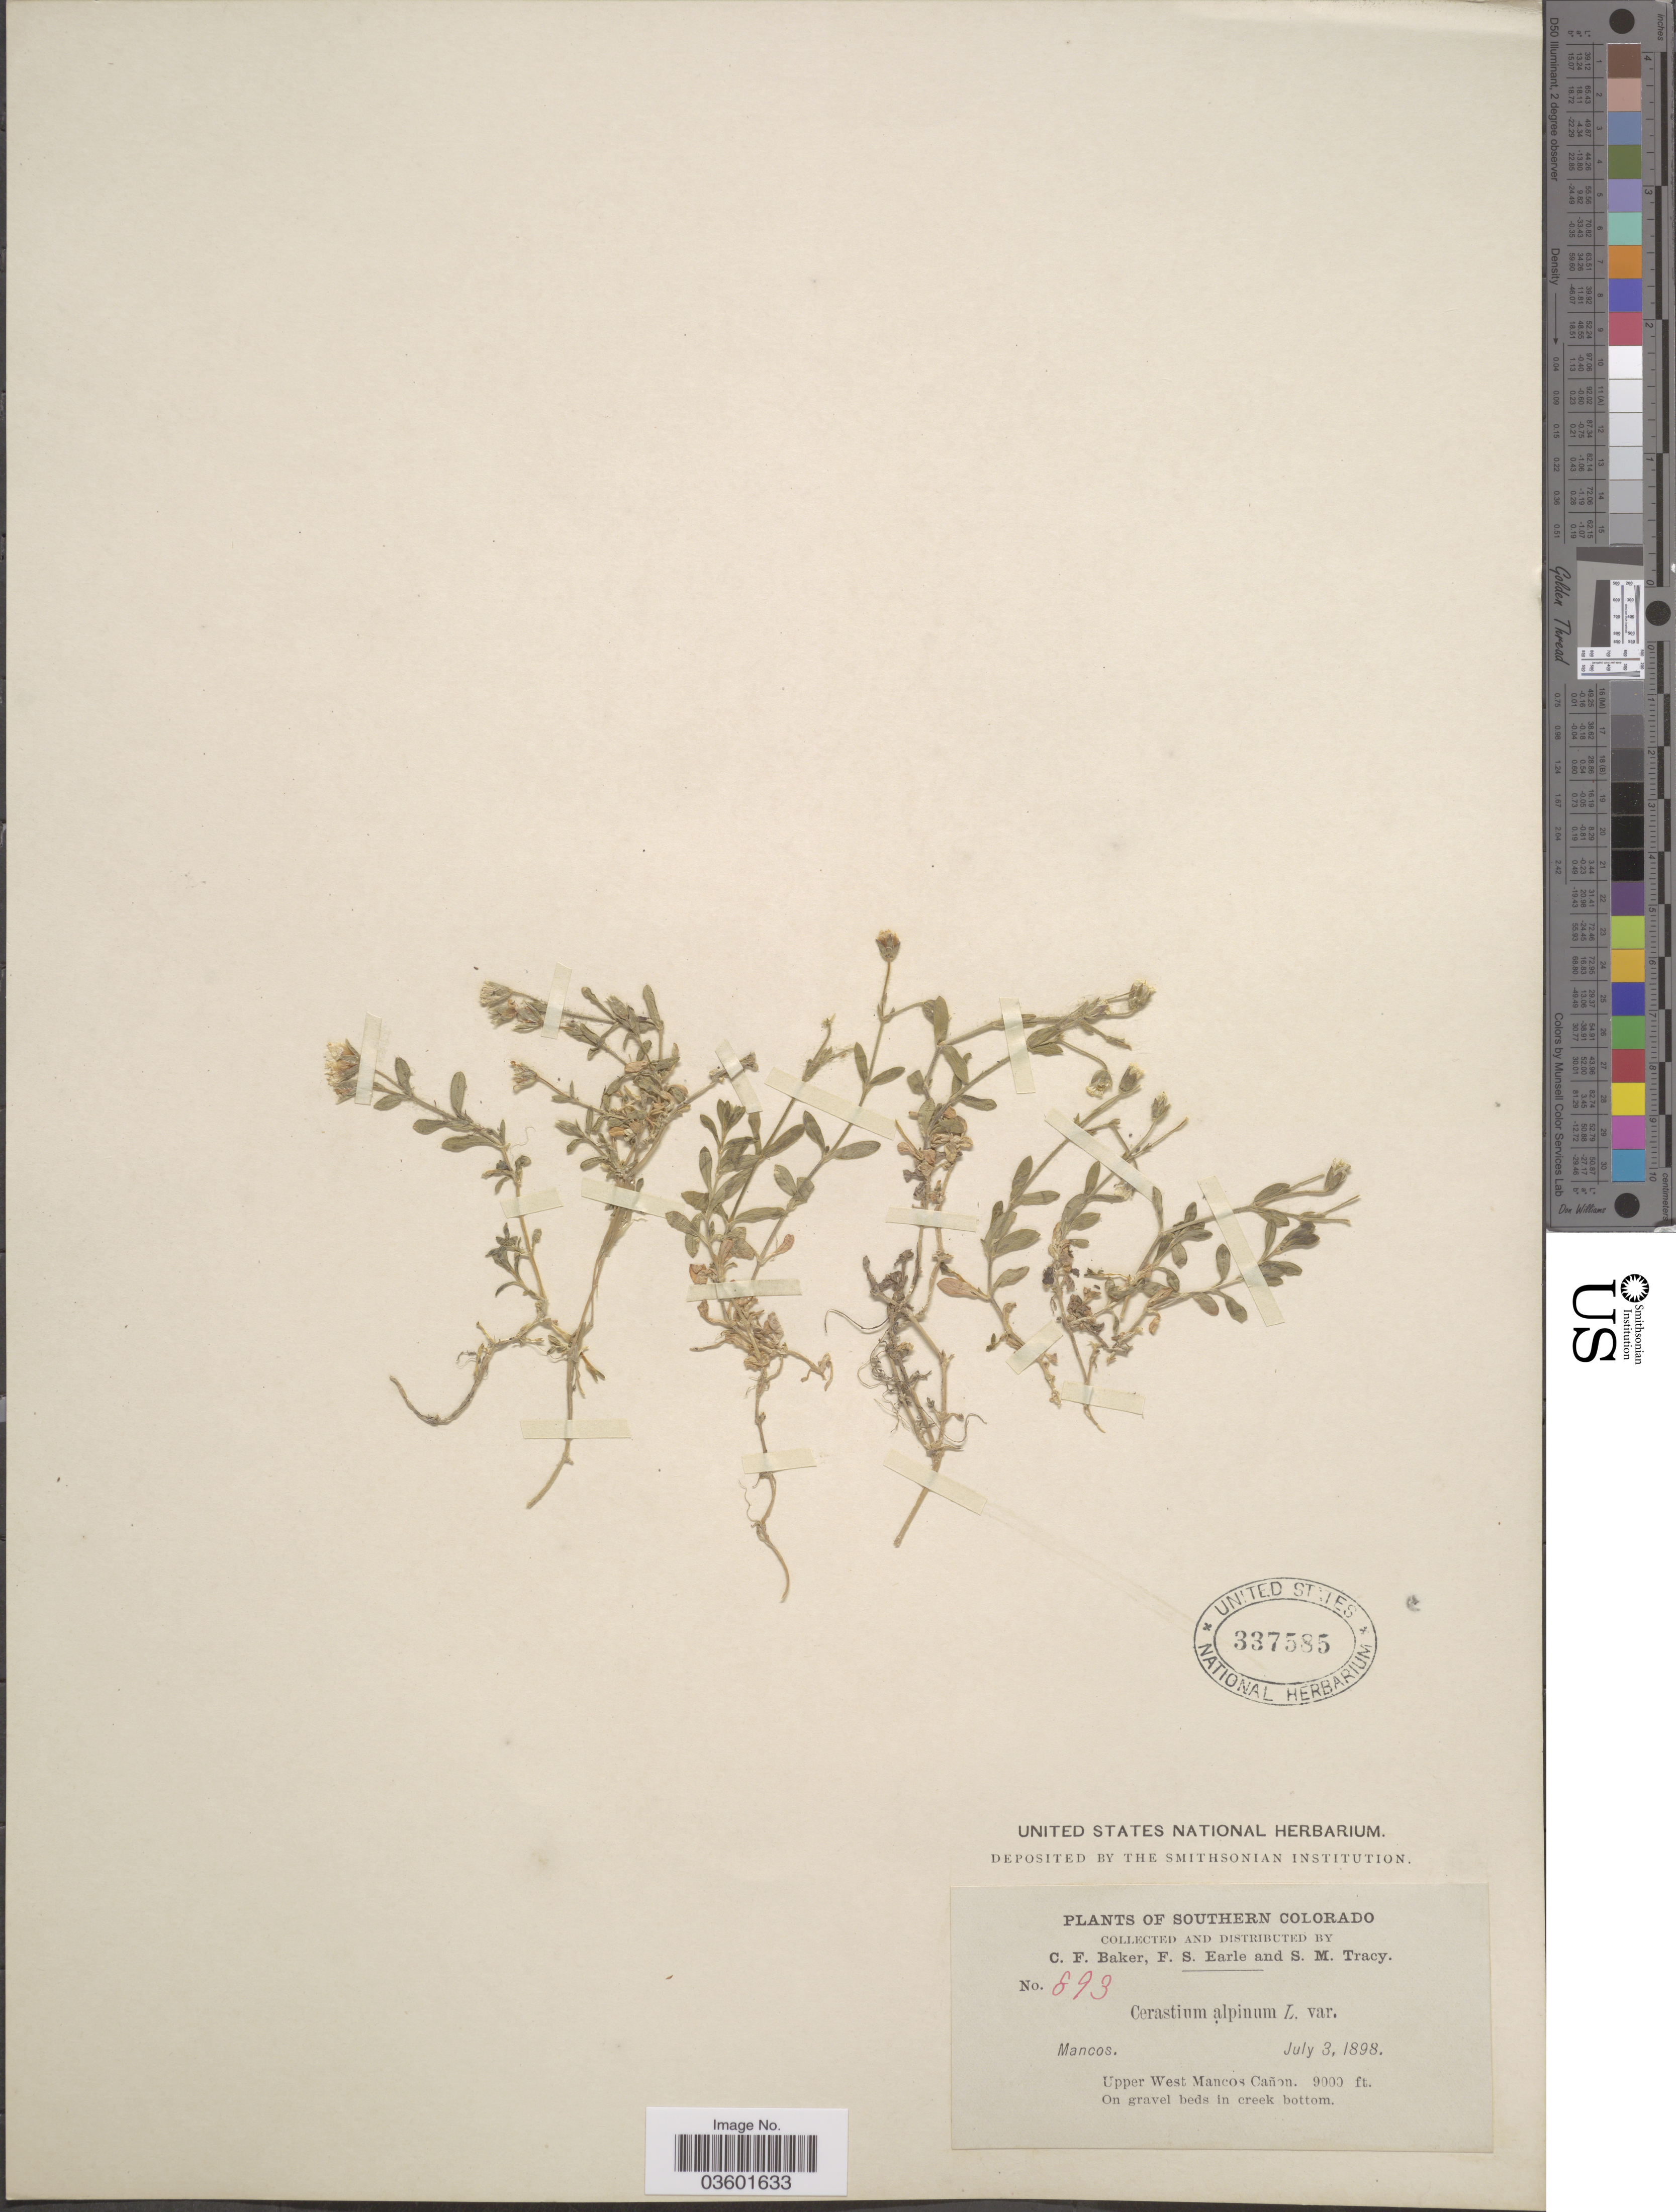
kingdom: Plantae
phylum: Tracheophyta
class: Magnoliopsida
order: Caryophyllales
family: Caryophyllaceae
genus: Cerastium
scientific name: Cerastium beeringianum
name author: Cham. & Schltdl.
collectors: C. F. Baker, F. S. Earle & S. M. Tracy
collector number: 893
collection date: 1898-07-03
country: United States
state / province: Colorado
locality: Southern Colorado. Mancos. Upper West Mancos Cañon.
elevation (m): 2743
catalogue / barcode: US 337585